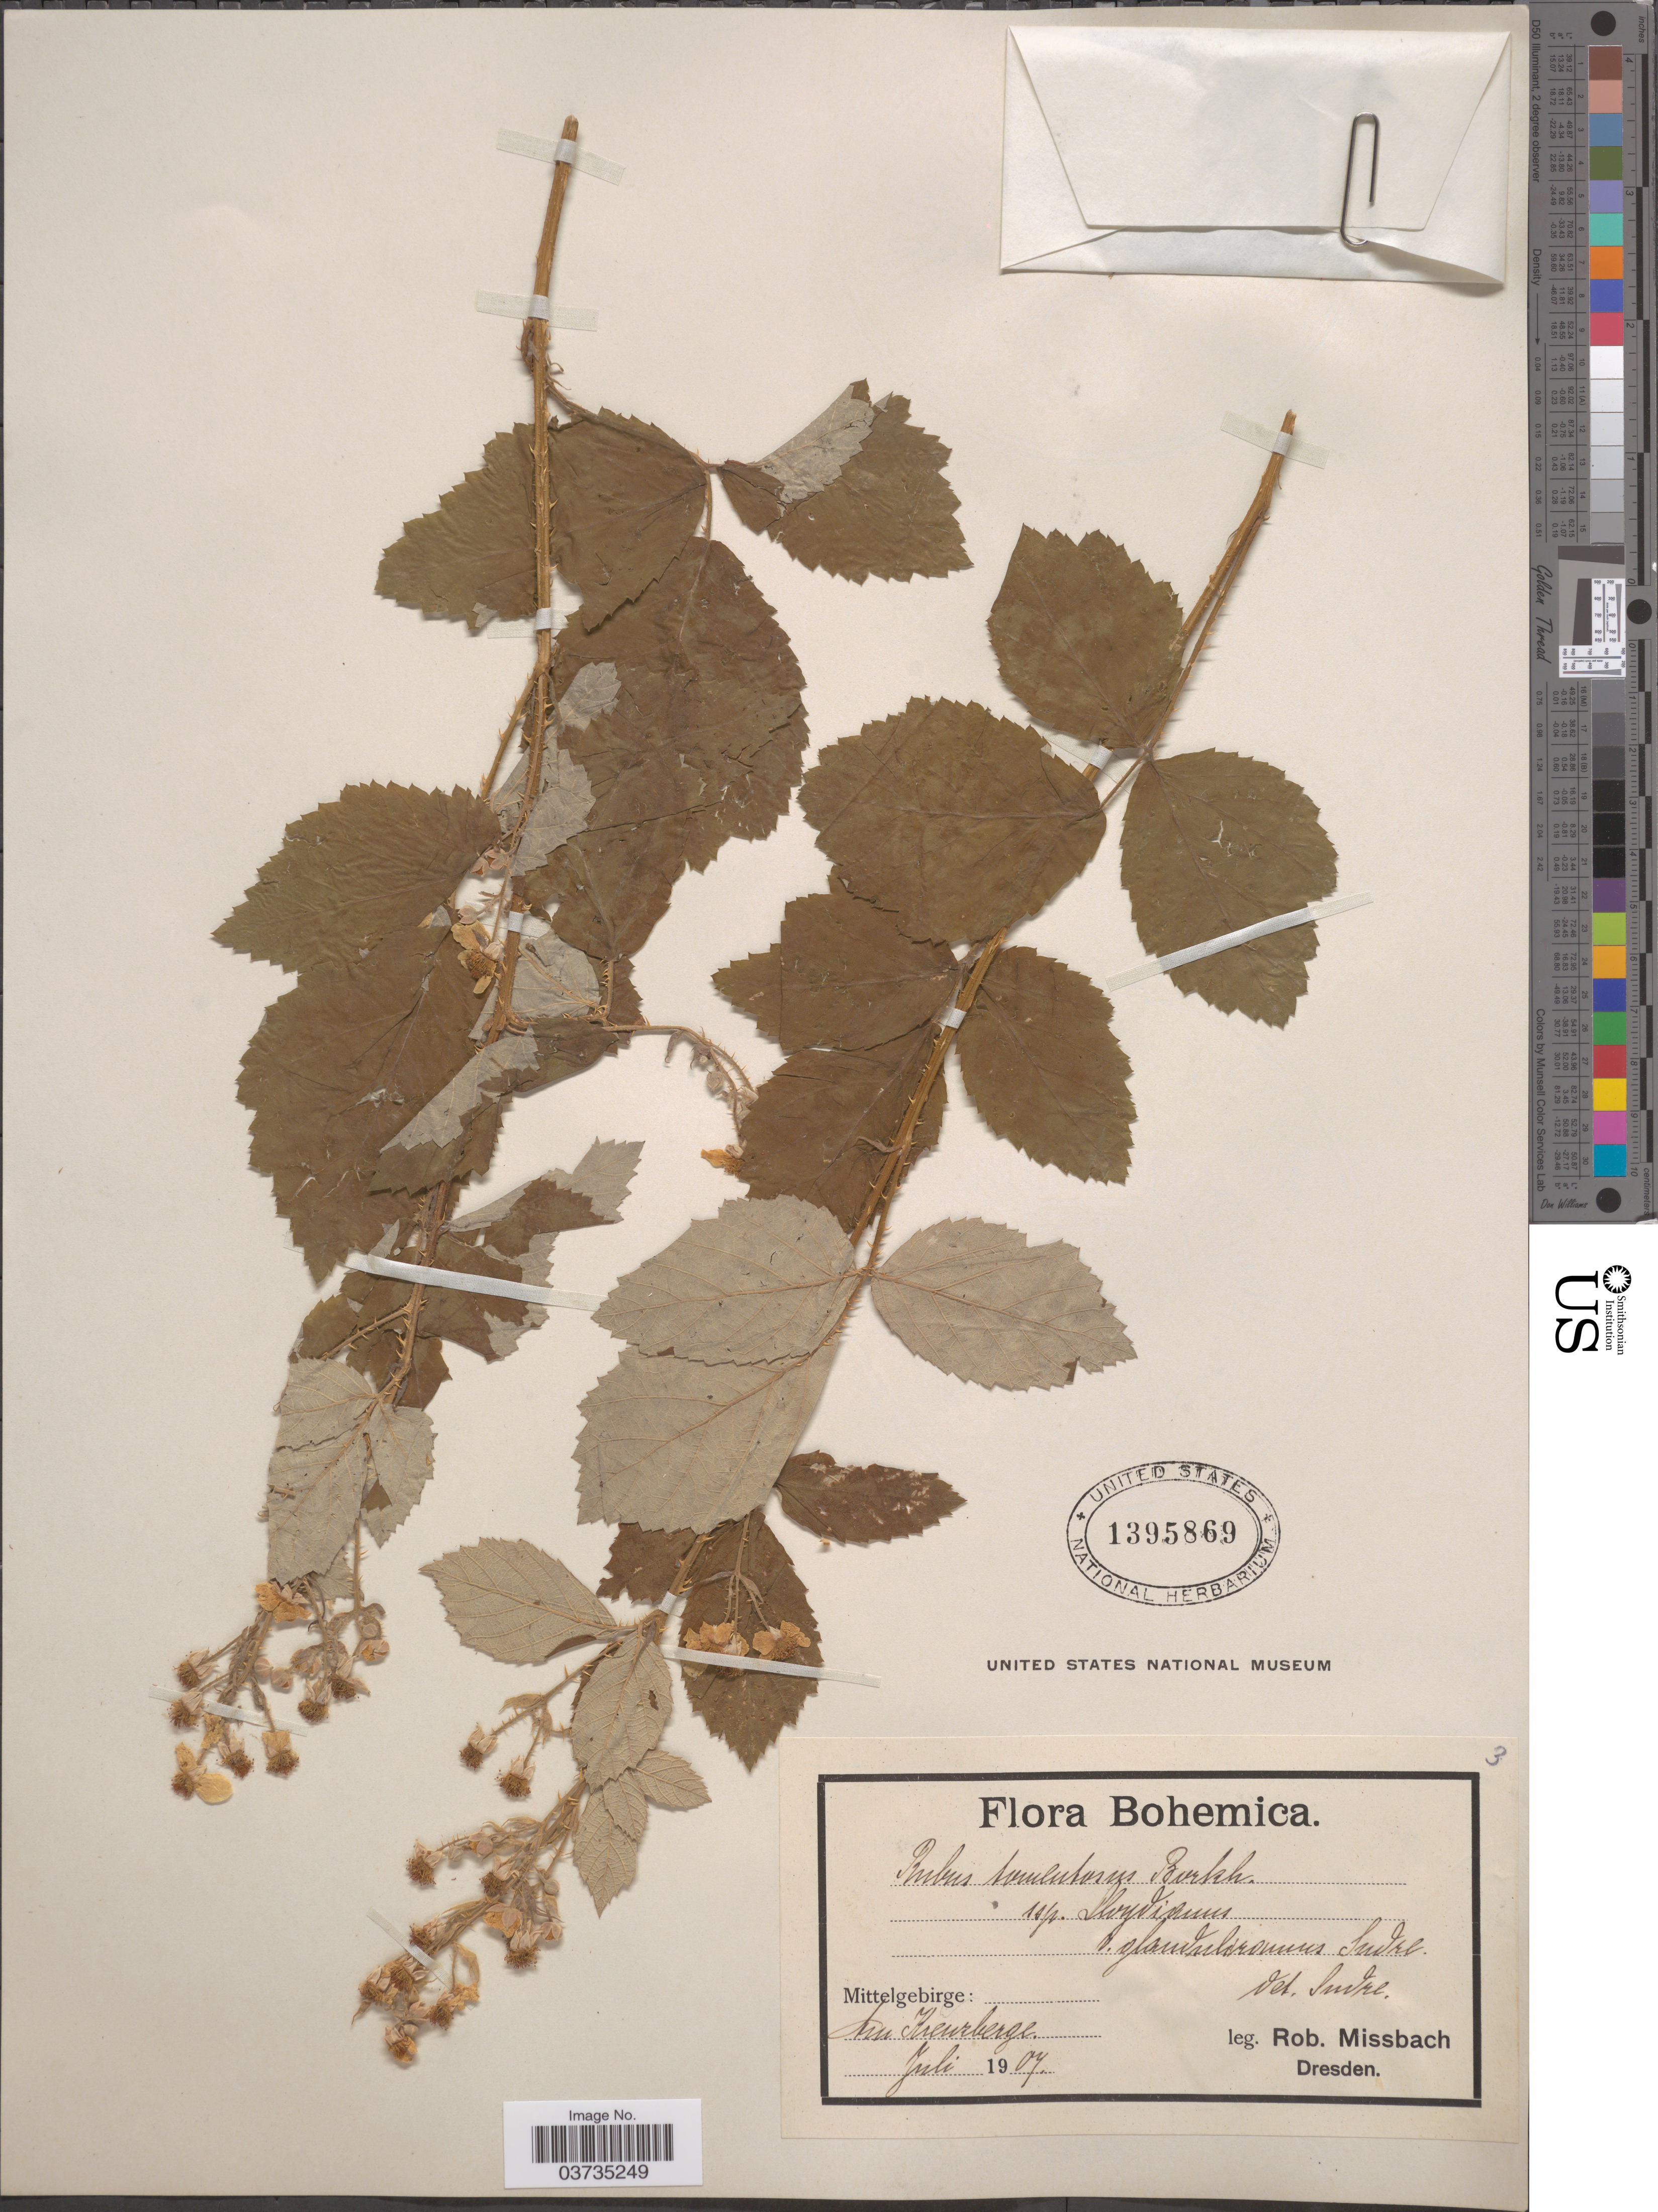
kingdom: Plantae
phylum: Tracheophyta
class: Magnoliopsida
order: Rosales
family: Rosaceae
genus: Rubus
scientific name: Rubus tomentosus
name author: Borkh.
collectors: R. Missbach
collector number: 3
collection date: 1907-07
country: Czechia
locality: Bohemica. Mittelgebirge: Am Kreuzberge.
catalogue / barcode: US 1395869